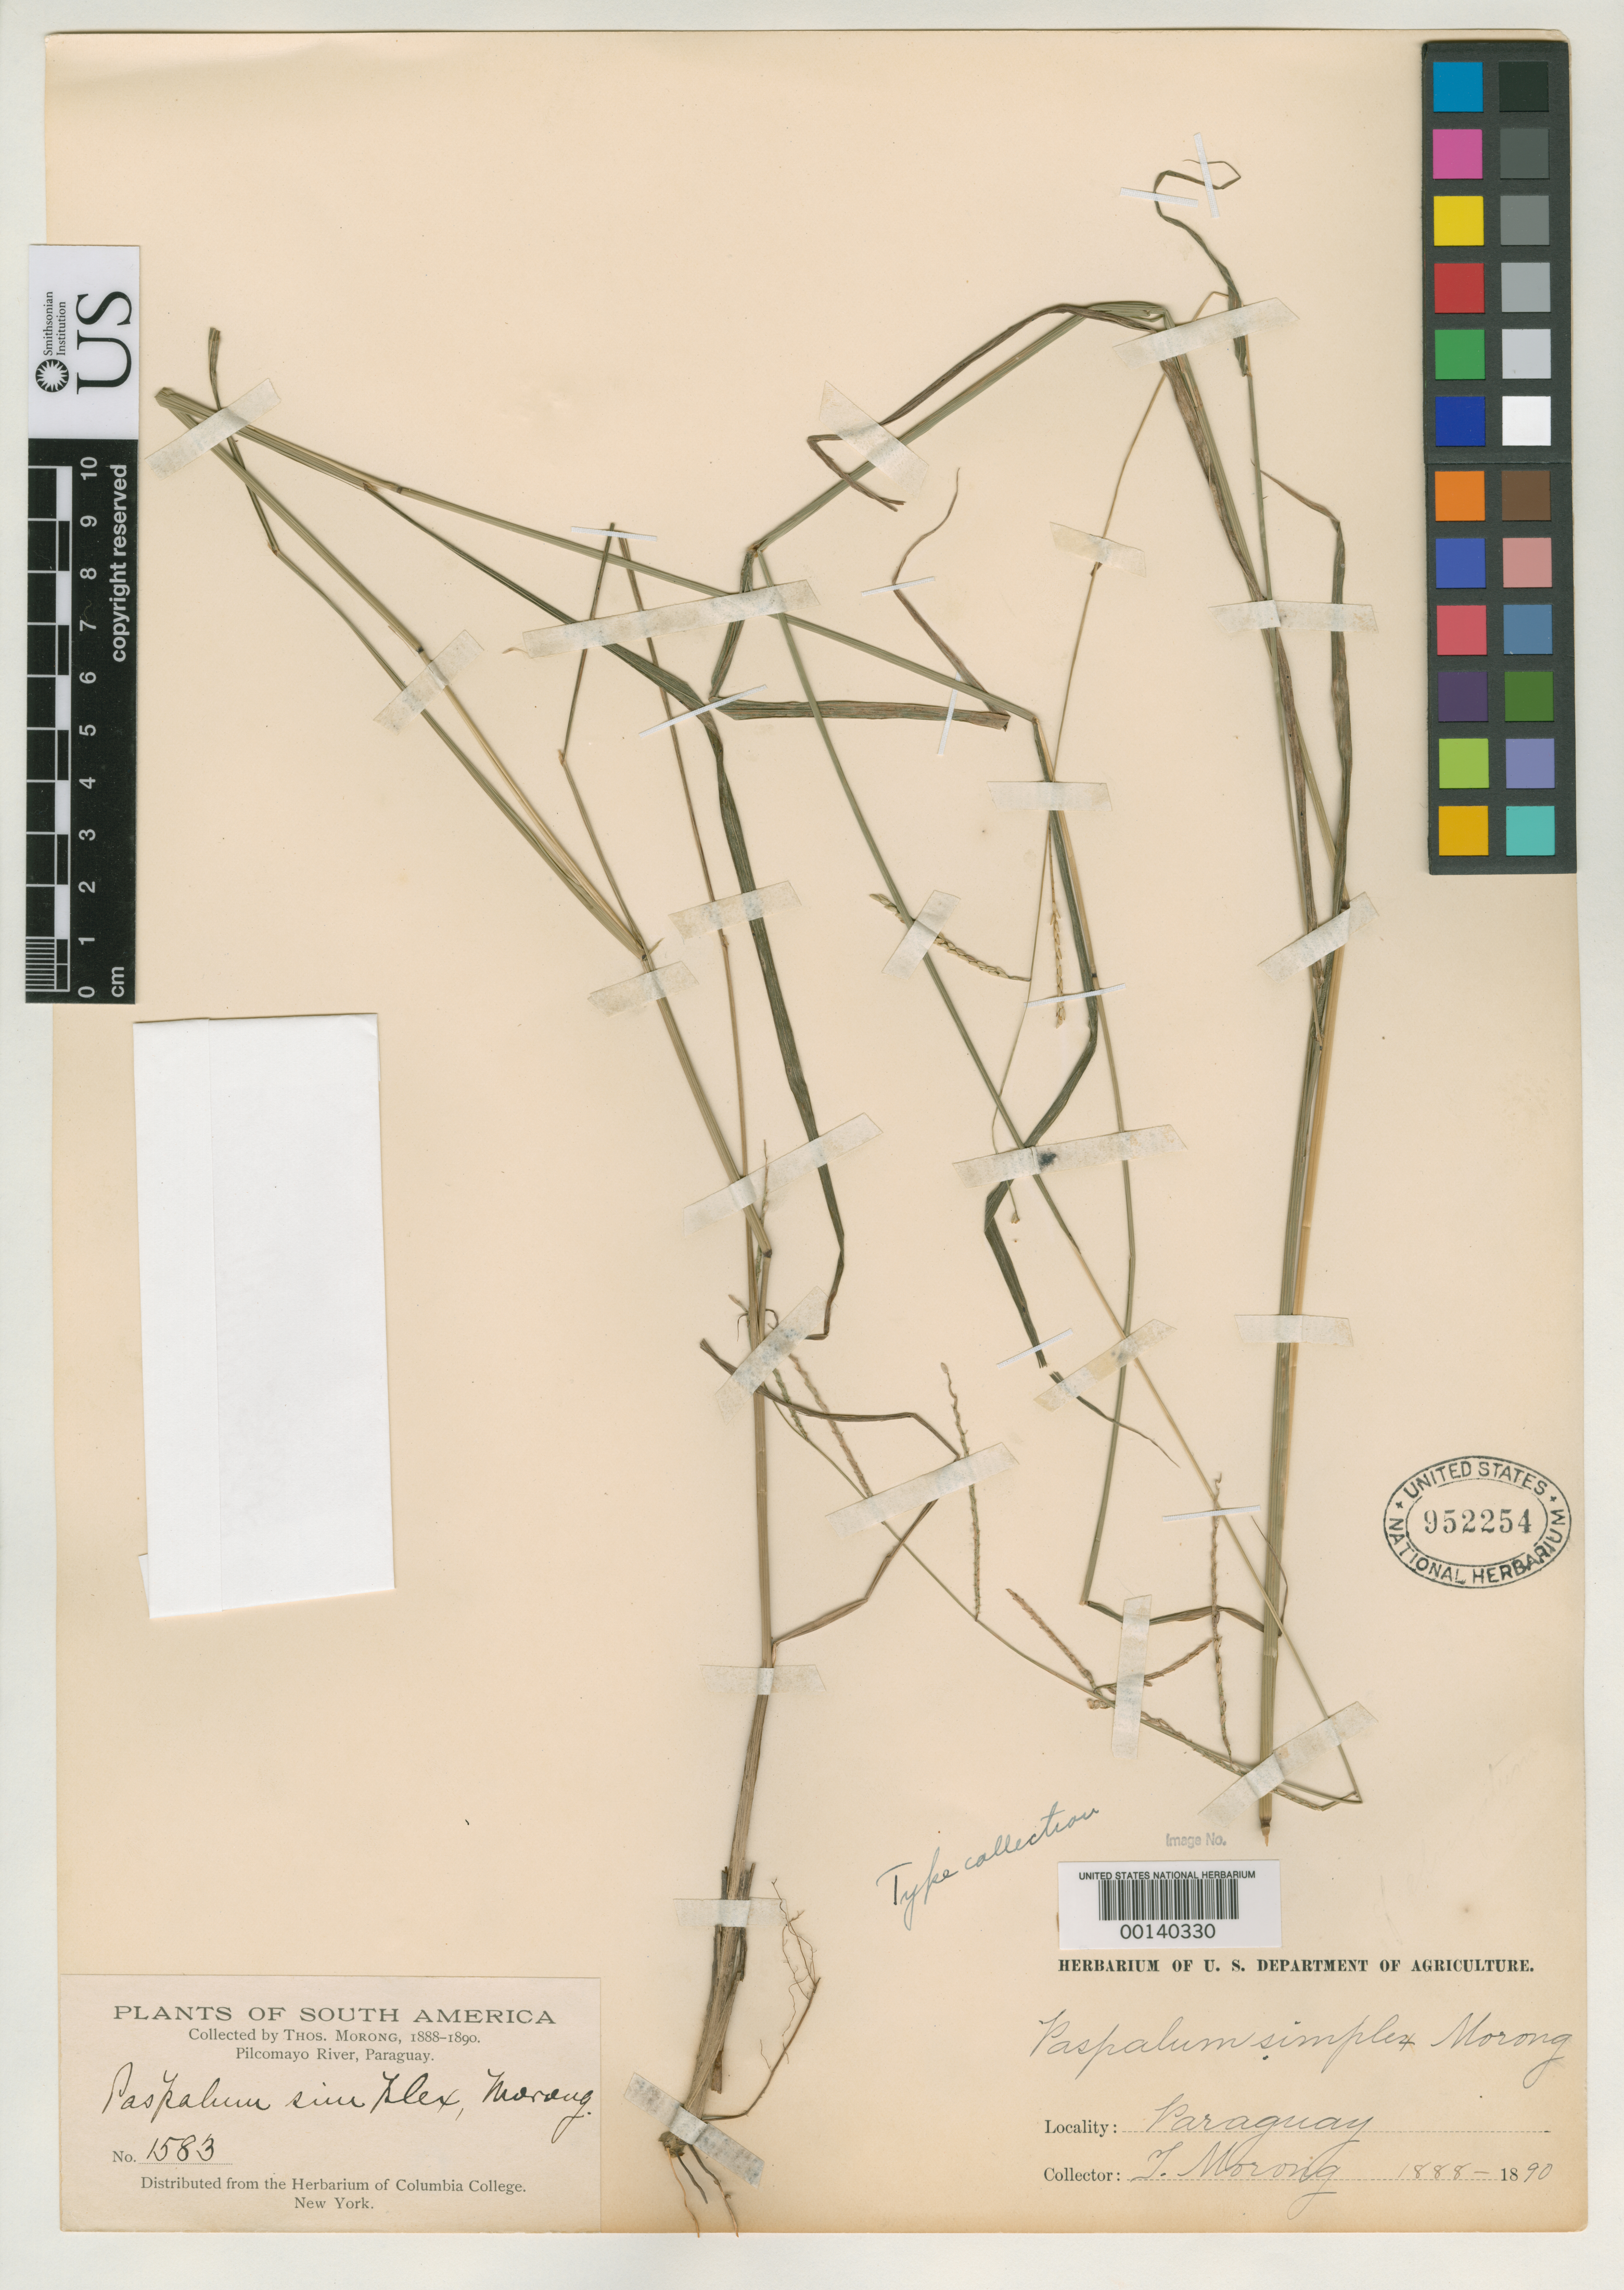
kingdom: Plantae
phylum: Tracheophyta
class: Liliopsida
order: Poales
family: Poaceae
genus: Paspalum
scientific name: Paspalum simplex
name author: Morong in Morong & Britton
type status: Isotype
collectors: T. Morong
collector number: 1583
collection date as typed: Feb 1888 to -- Feb 1890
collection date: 1888-02/1890-02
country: Paraguay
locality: Pilcomayo River.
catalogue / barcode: US 952254